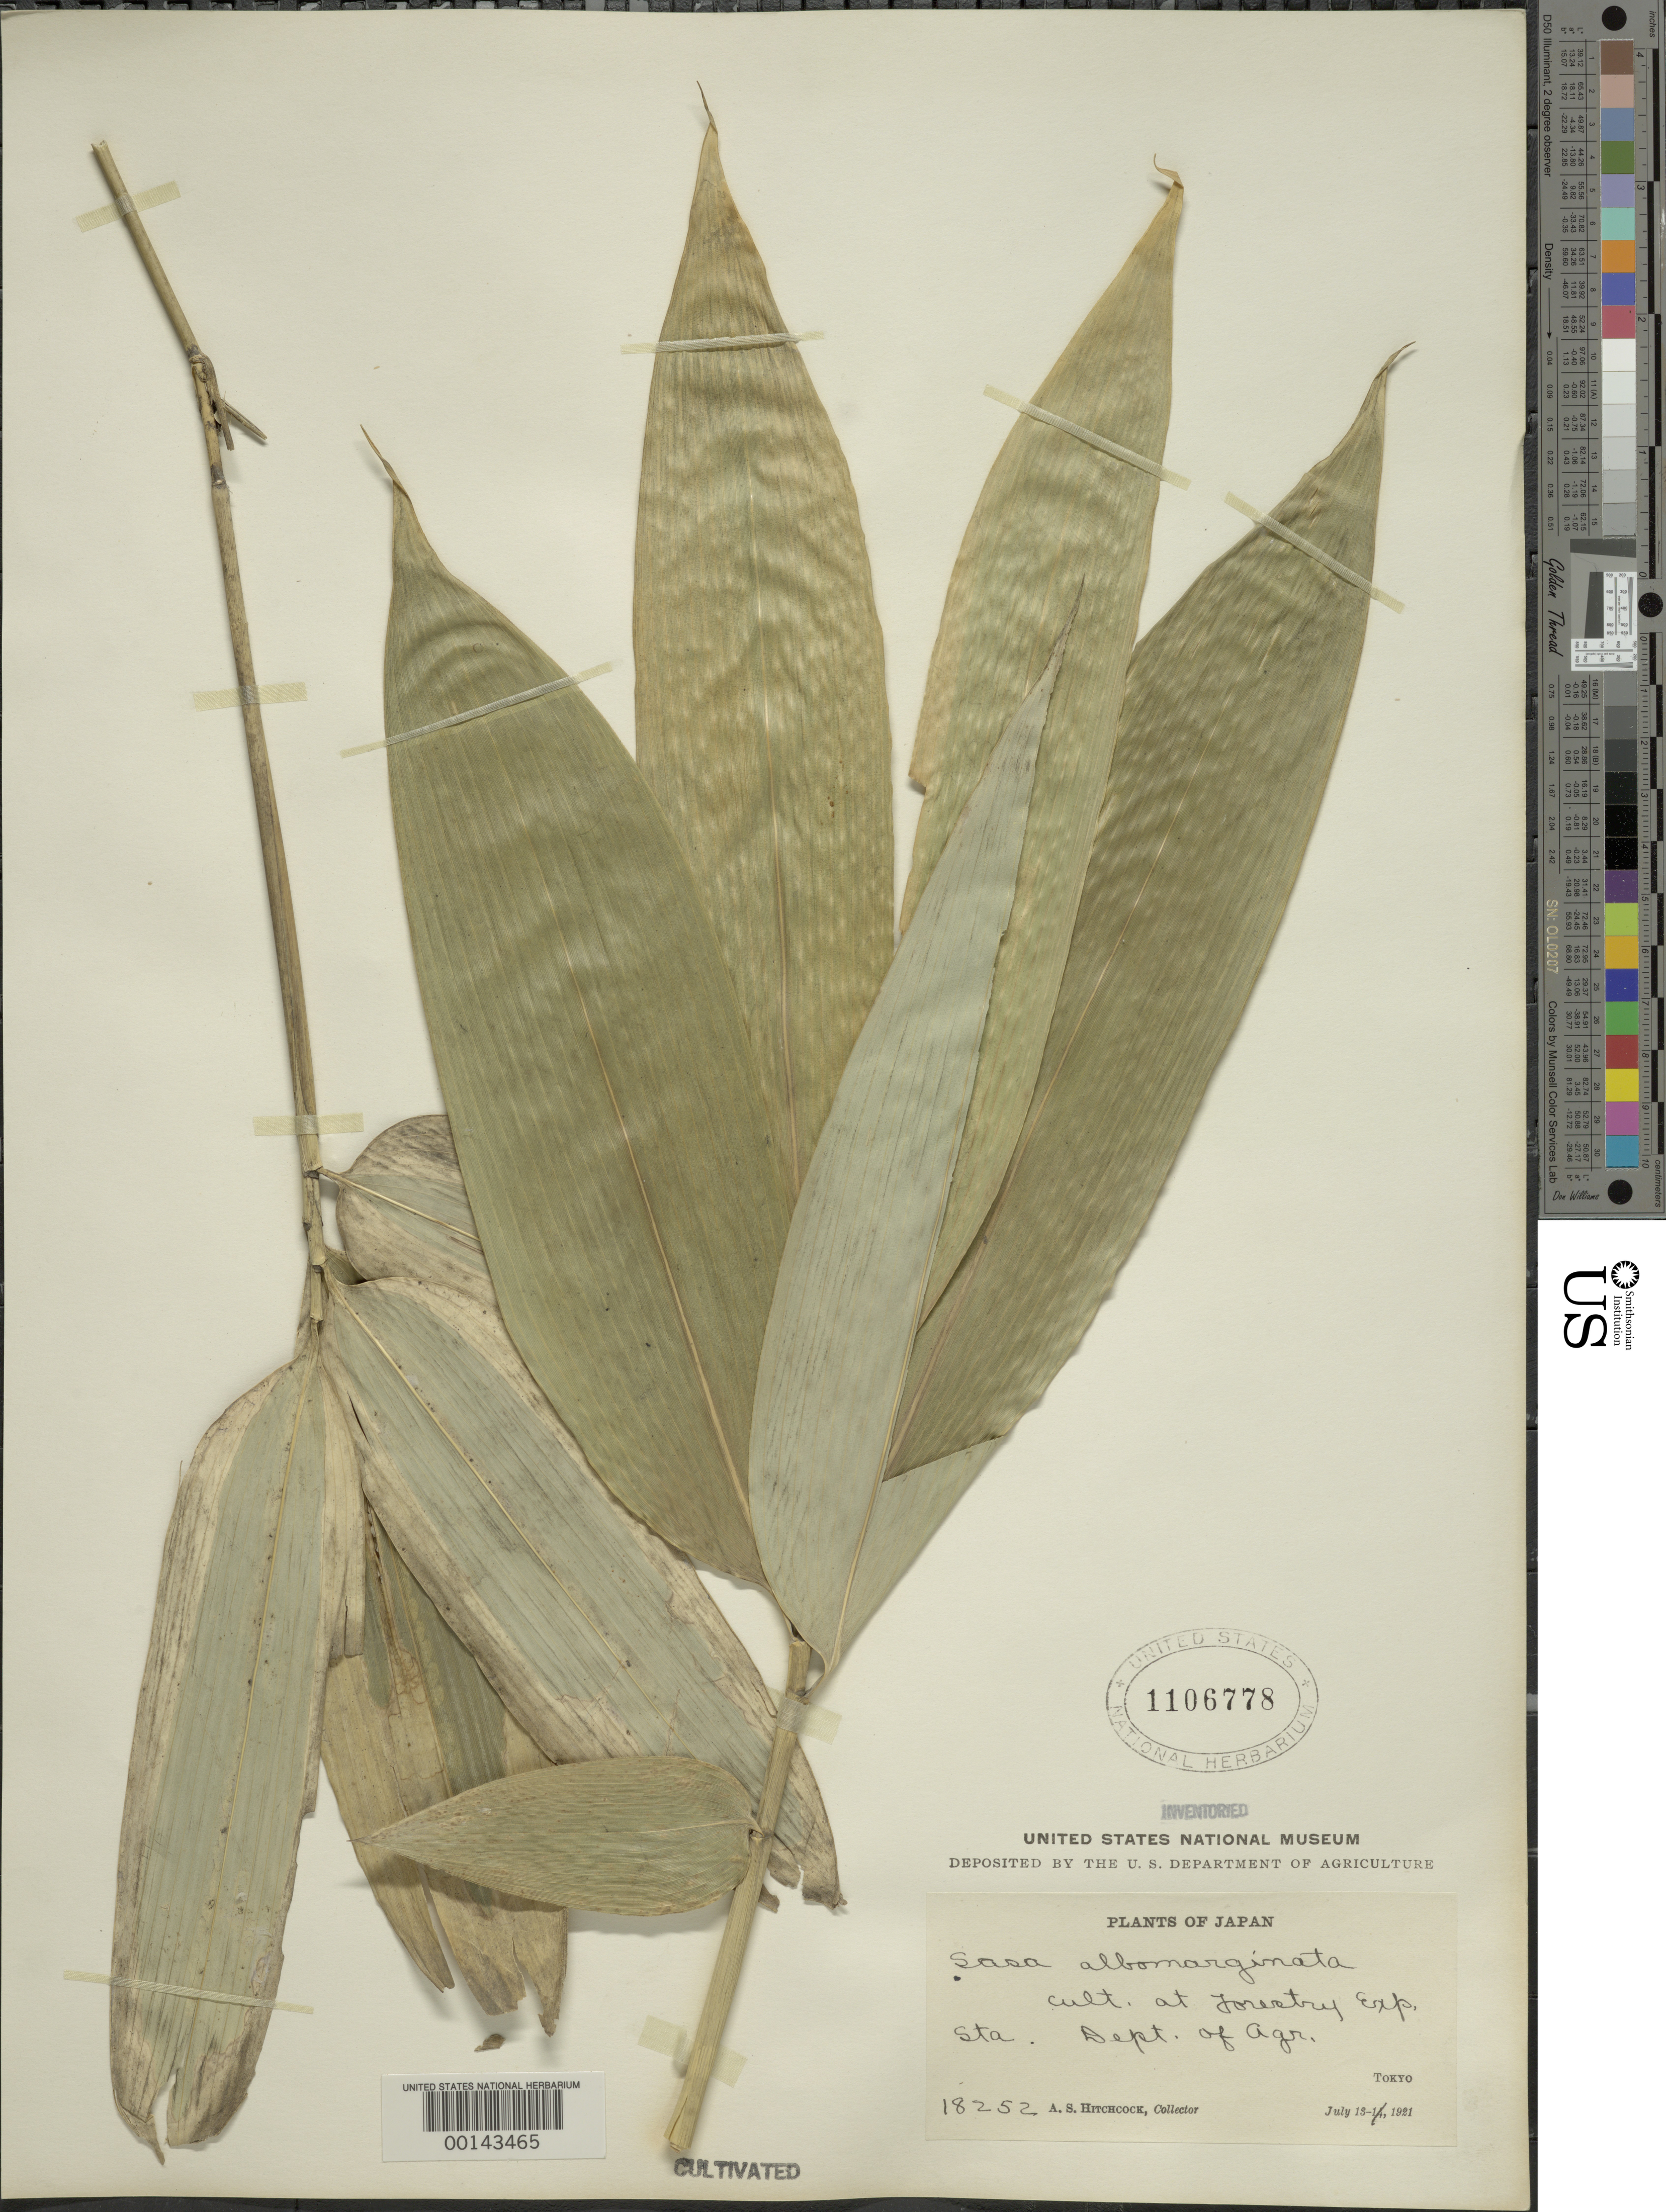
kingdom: Plantae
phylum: Tracheophyta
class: Liliopsida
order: Poales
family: Poaceae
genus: Sasa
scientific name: Sasa veitchii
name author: (Carrière) Rehder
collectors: A. S. Hitchcock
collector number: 18252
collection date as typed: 13 Jul 1921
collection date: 1921-07-13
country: Japan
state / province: Tokyo, Federal City of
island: Honshu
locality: Forestry exper. stat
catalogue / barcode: US 1106778